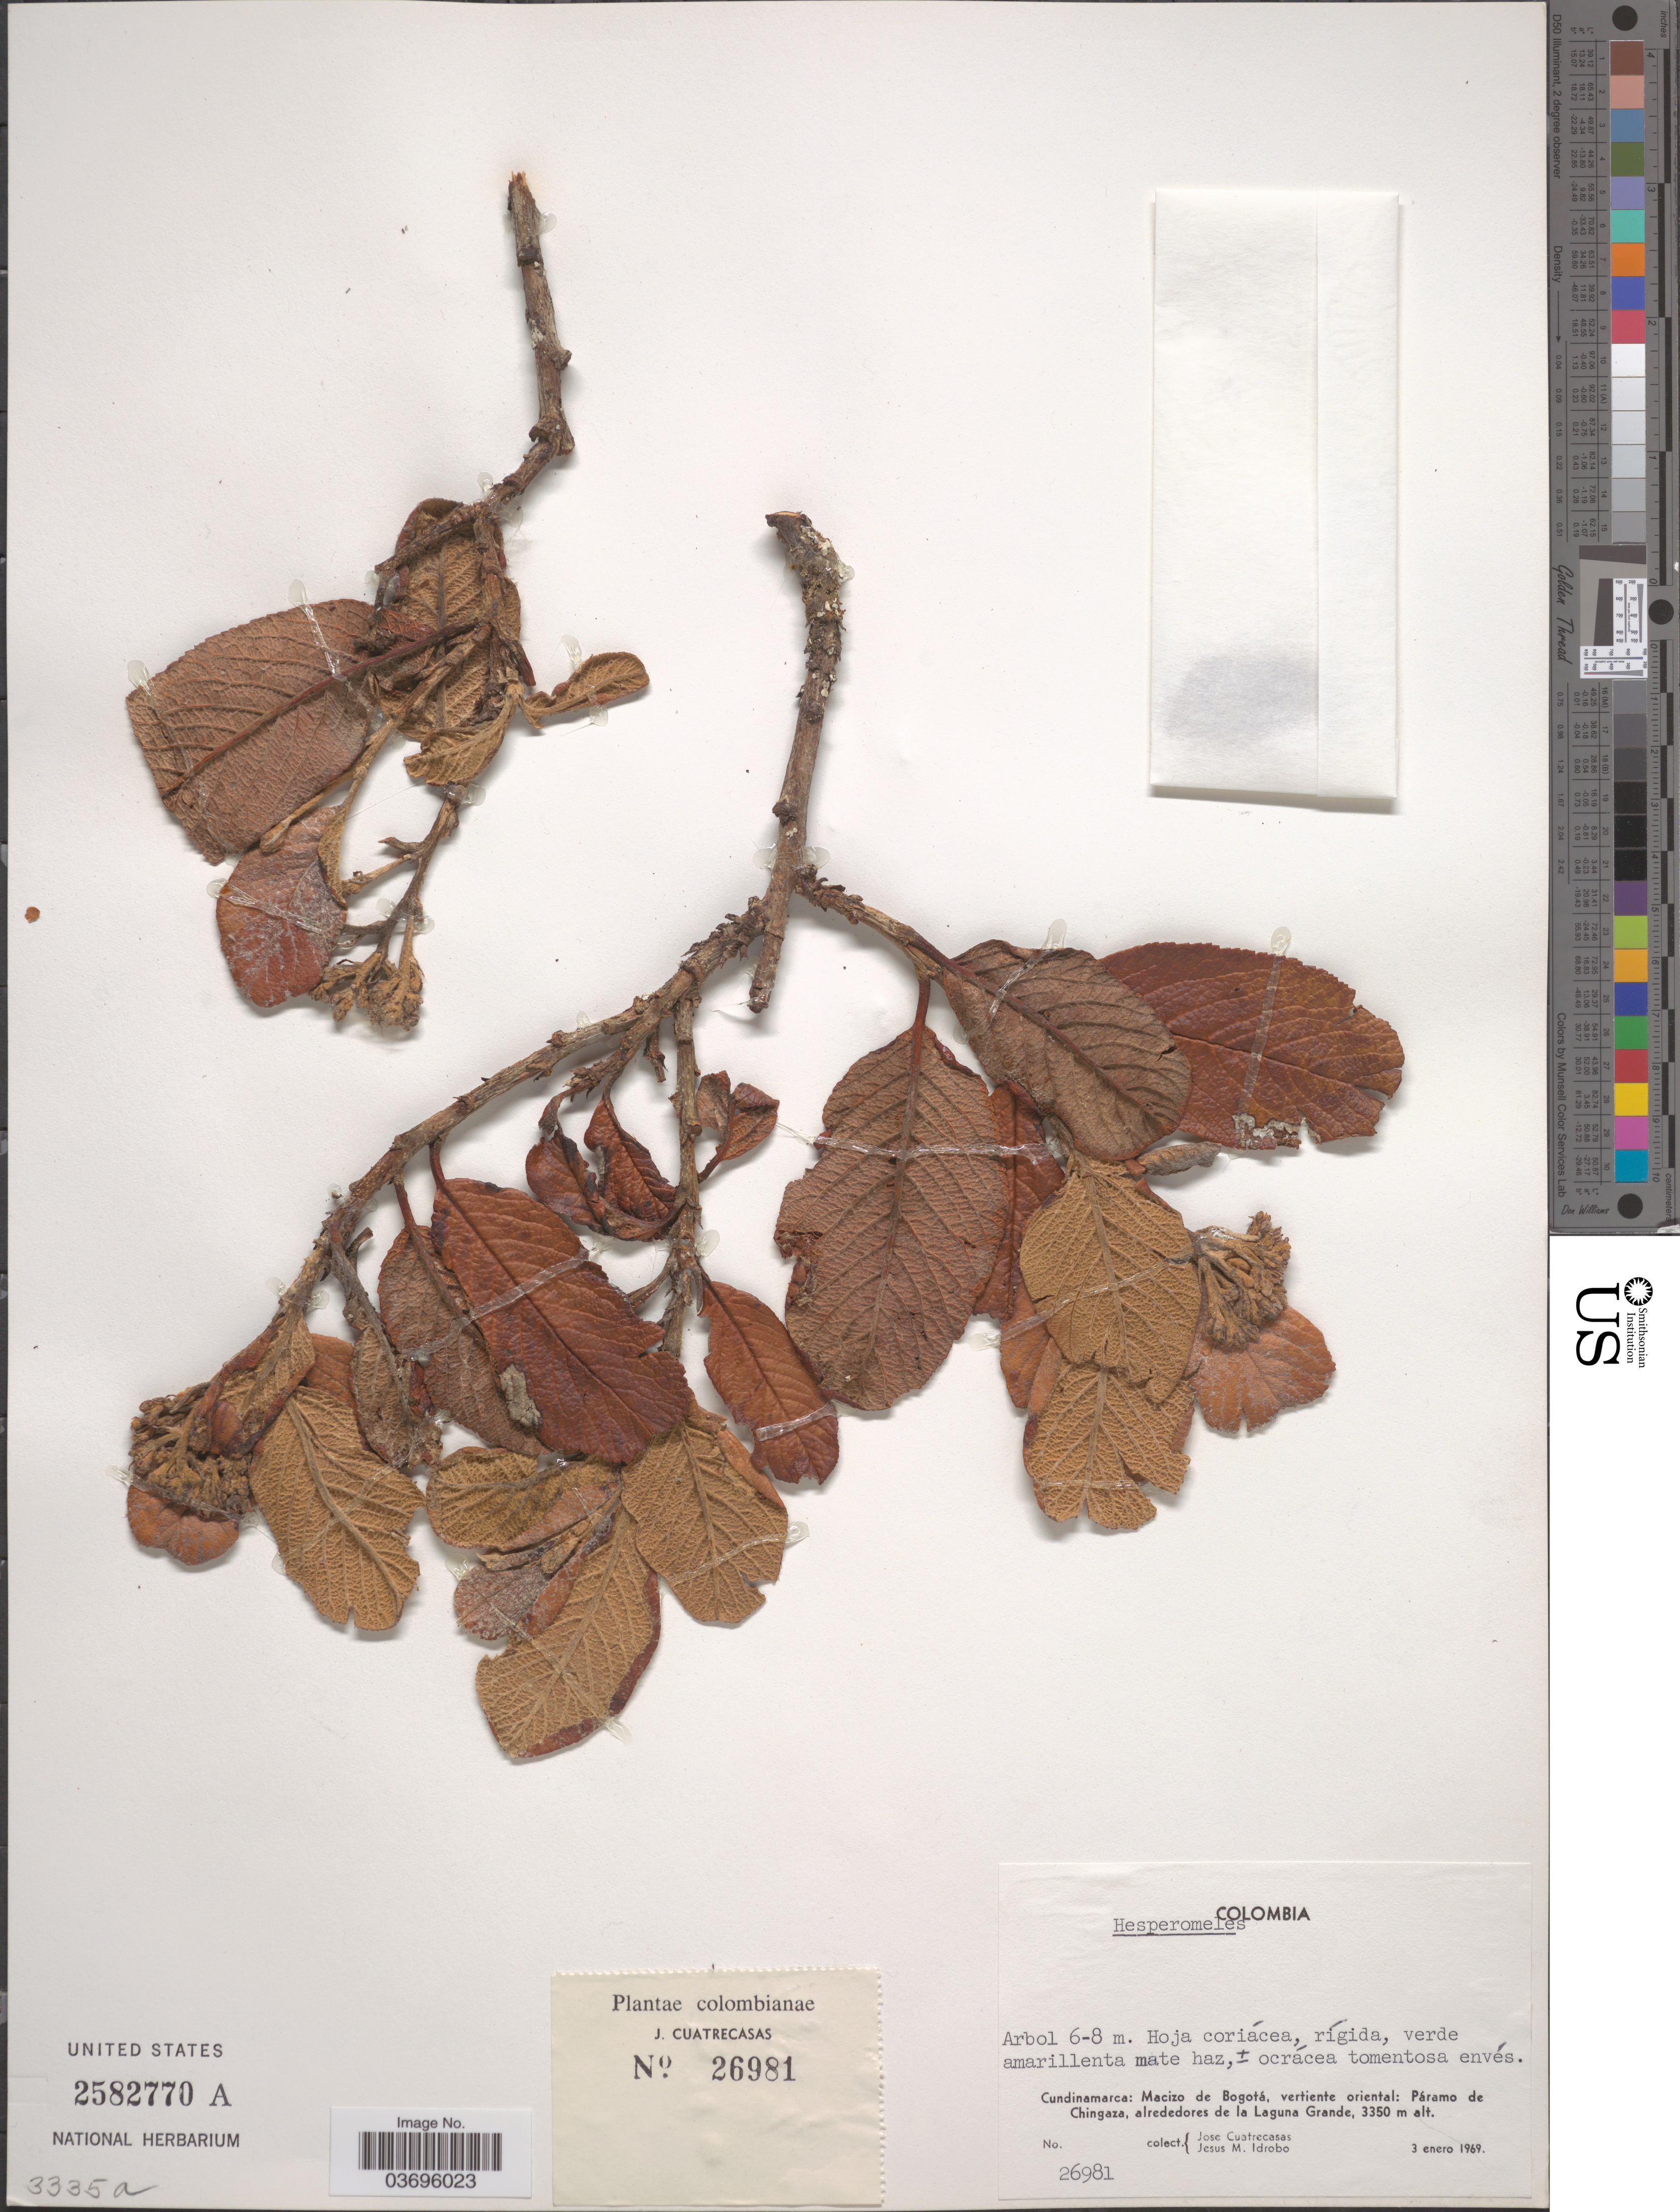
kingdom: Plantae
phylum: Tracheophyta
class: Magnoliopsida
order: Rosales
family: Rosaceae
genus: Hesperomeles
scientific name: Hesperomeles ferruginea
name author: (Juss. ex Pers.) Benth.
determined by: Romoleroux, K.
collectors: J. Cuatrecasas & J. M. Idrobo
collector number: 26981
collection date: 1969-01-03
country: Colombia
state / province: Cundinamarca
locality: Macizo de Bogotá, vertiente oriental: Páramo de Chingaza, alrededores de la Laguna Grande.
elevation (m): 3350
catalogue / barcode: US 2582770A